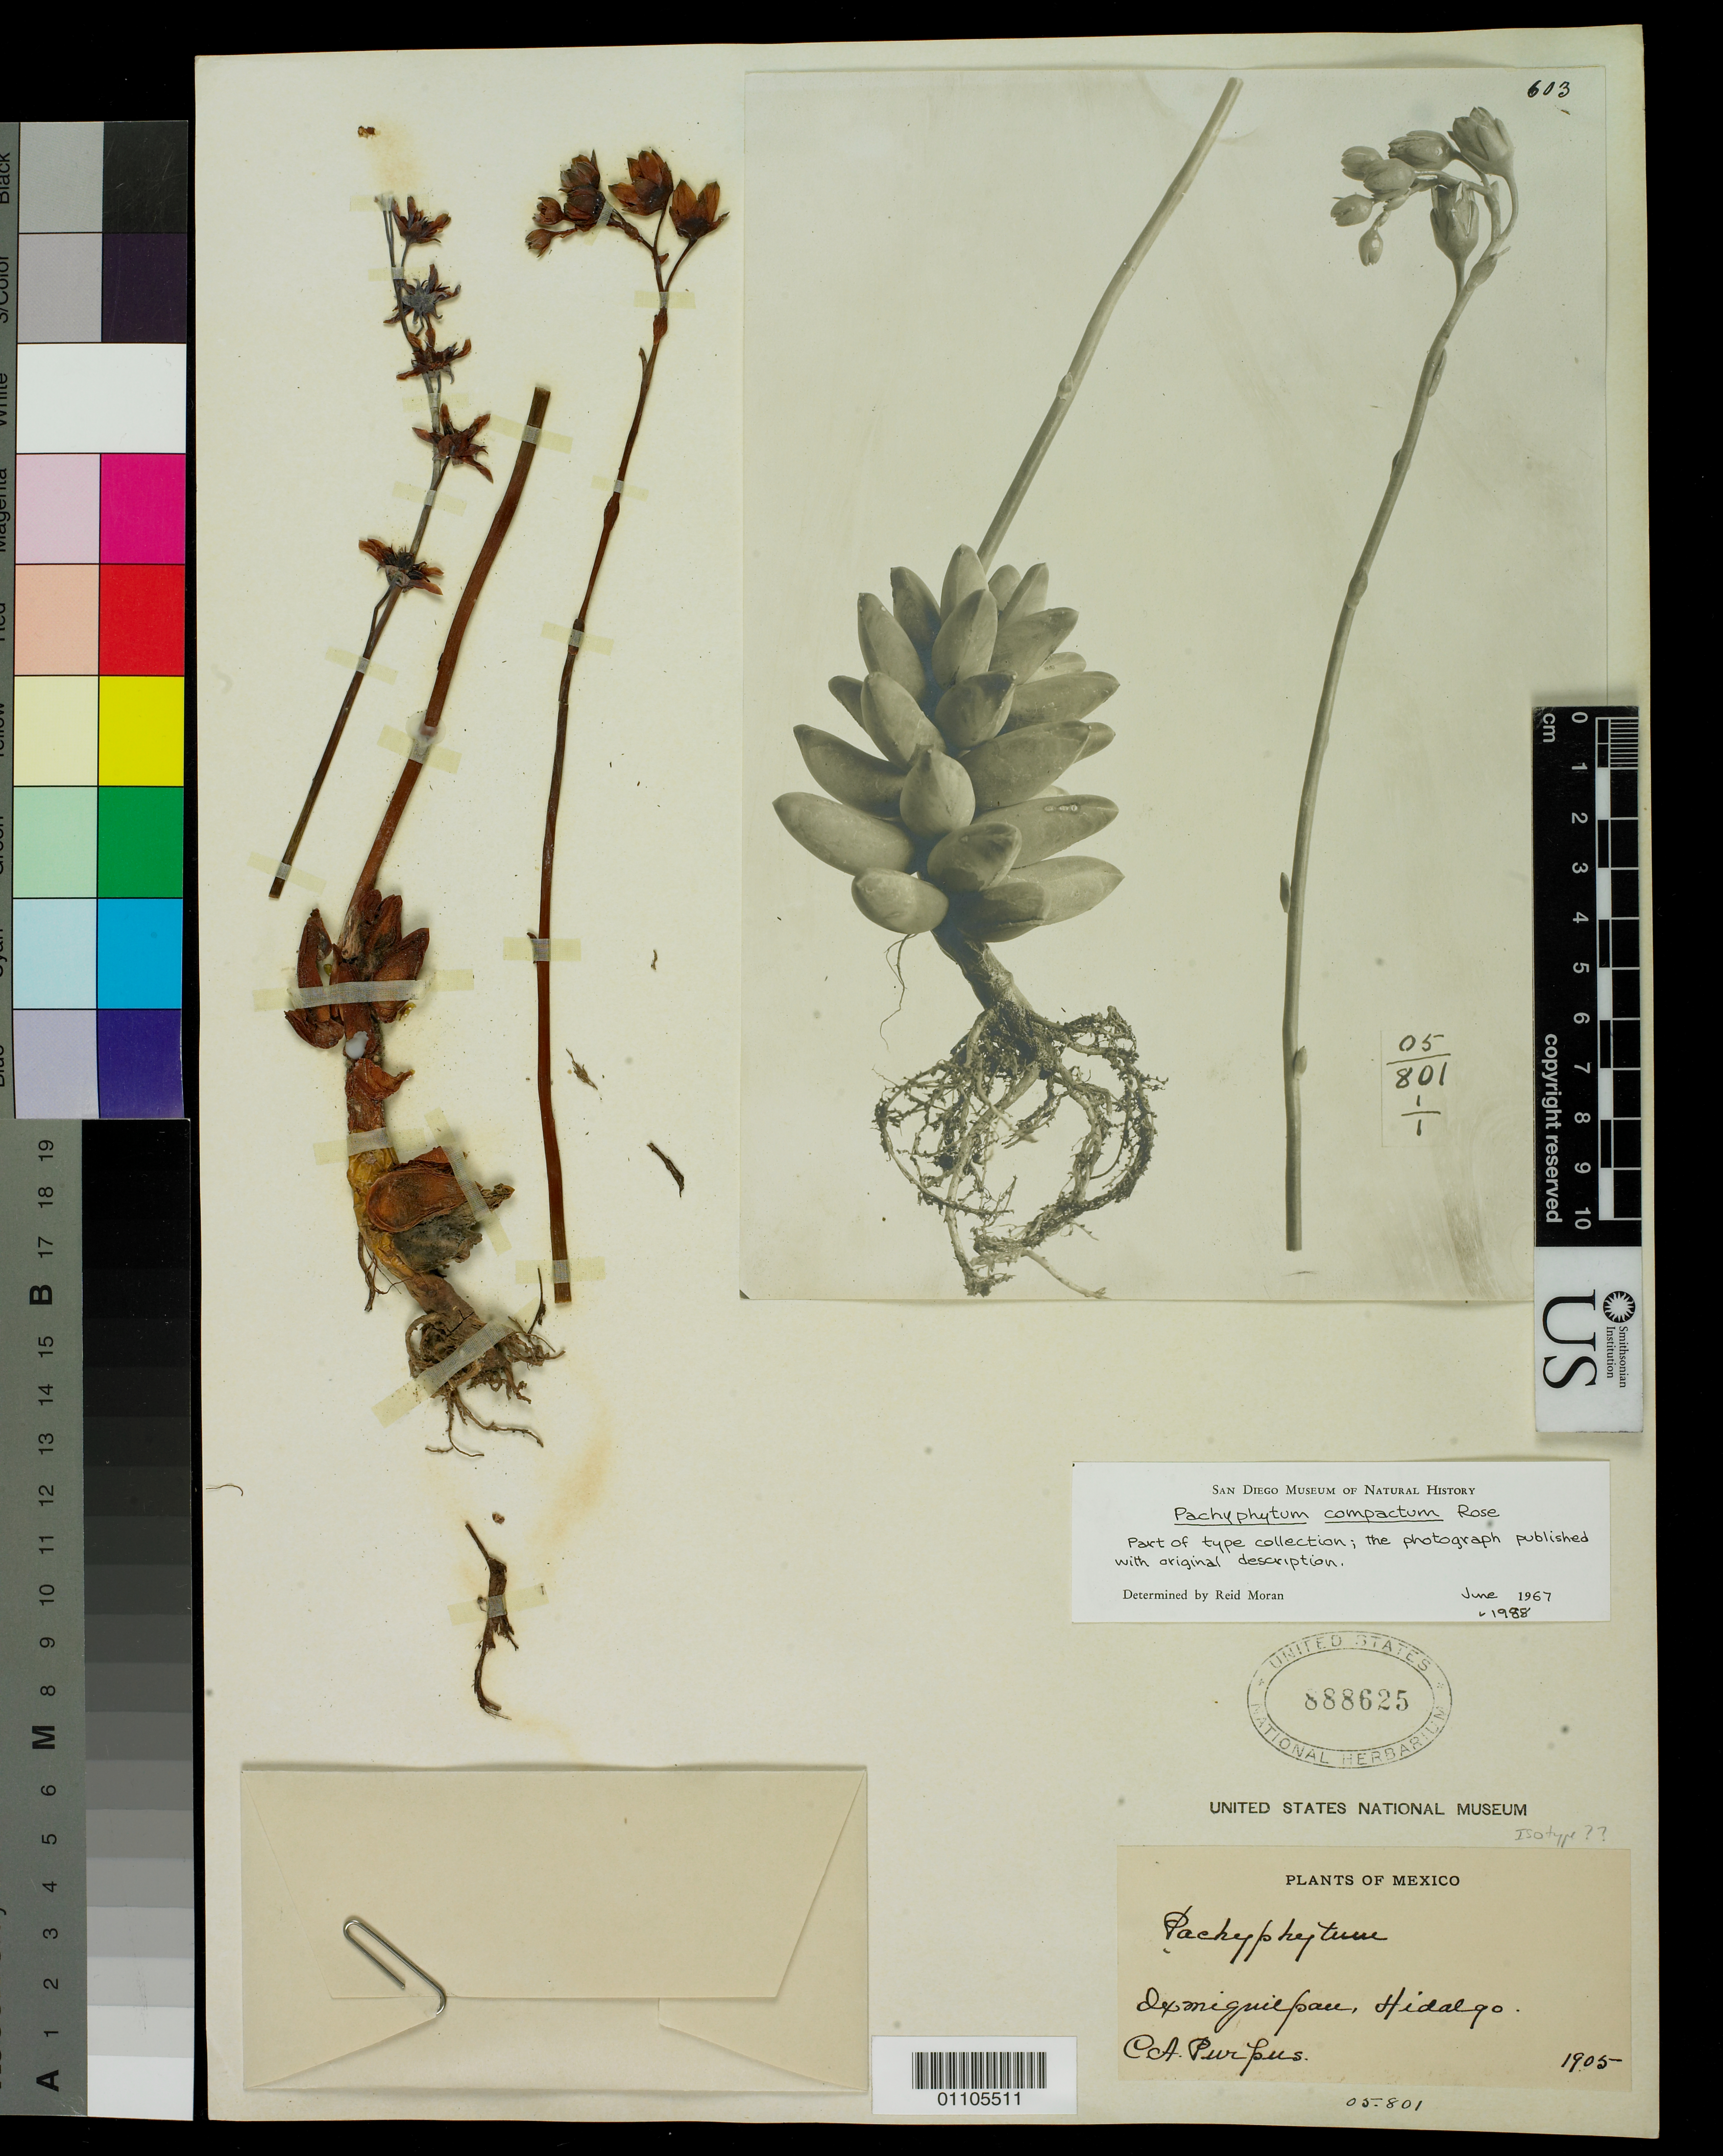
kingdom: Plantae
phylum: Tracheophyta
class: Magnoliopsida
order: Saxifragales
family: Crassulaceae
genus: Pachyphytum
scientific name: Pachyphytum compactum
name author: Rose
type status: Isotype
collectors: C. A. Purpus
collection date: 1905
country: Mexico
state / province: Hidalgo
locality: Ixmiquilpan.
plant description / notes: Type status ambiguous; possibly an isotype or no more than clonotype. Specimen apparently made from cultivation, greenhouse accession no. 05.801 (and photo attached was reproduced in original publication) but precise collection date not recorded. Protologue, "It did not flower in cultivation until March, 1910."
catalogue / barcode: US 888625